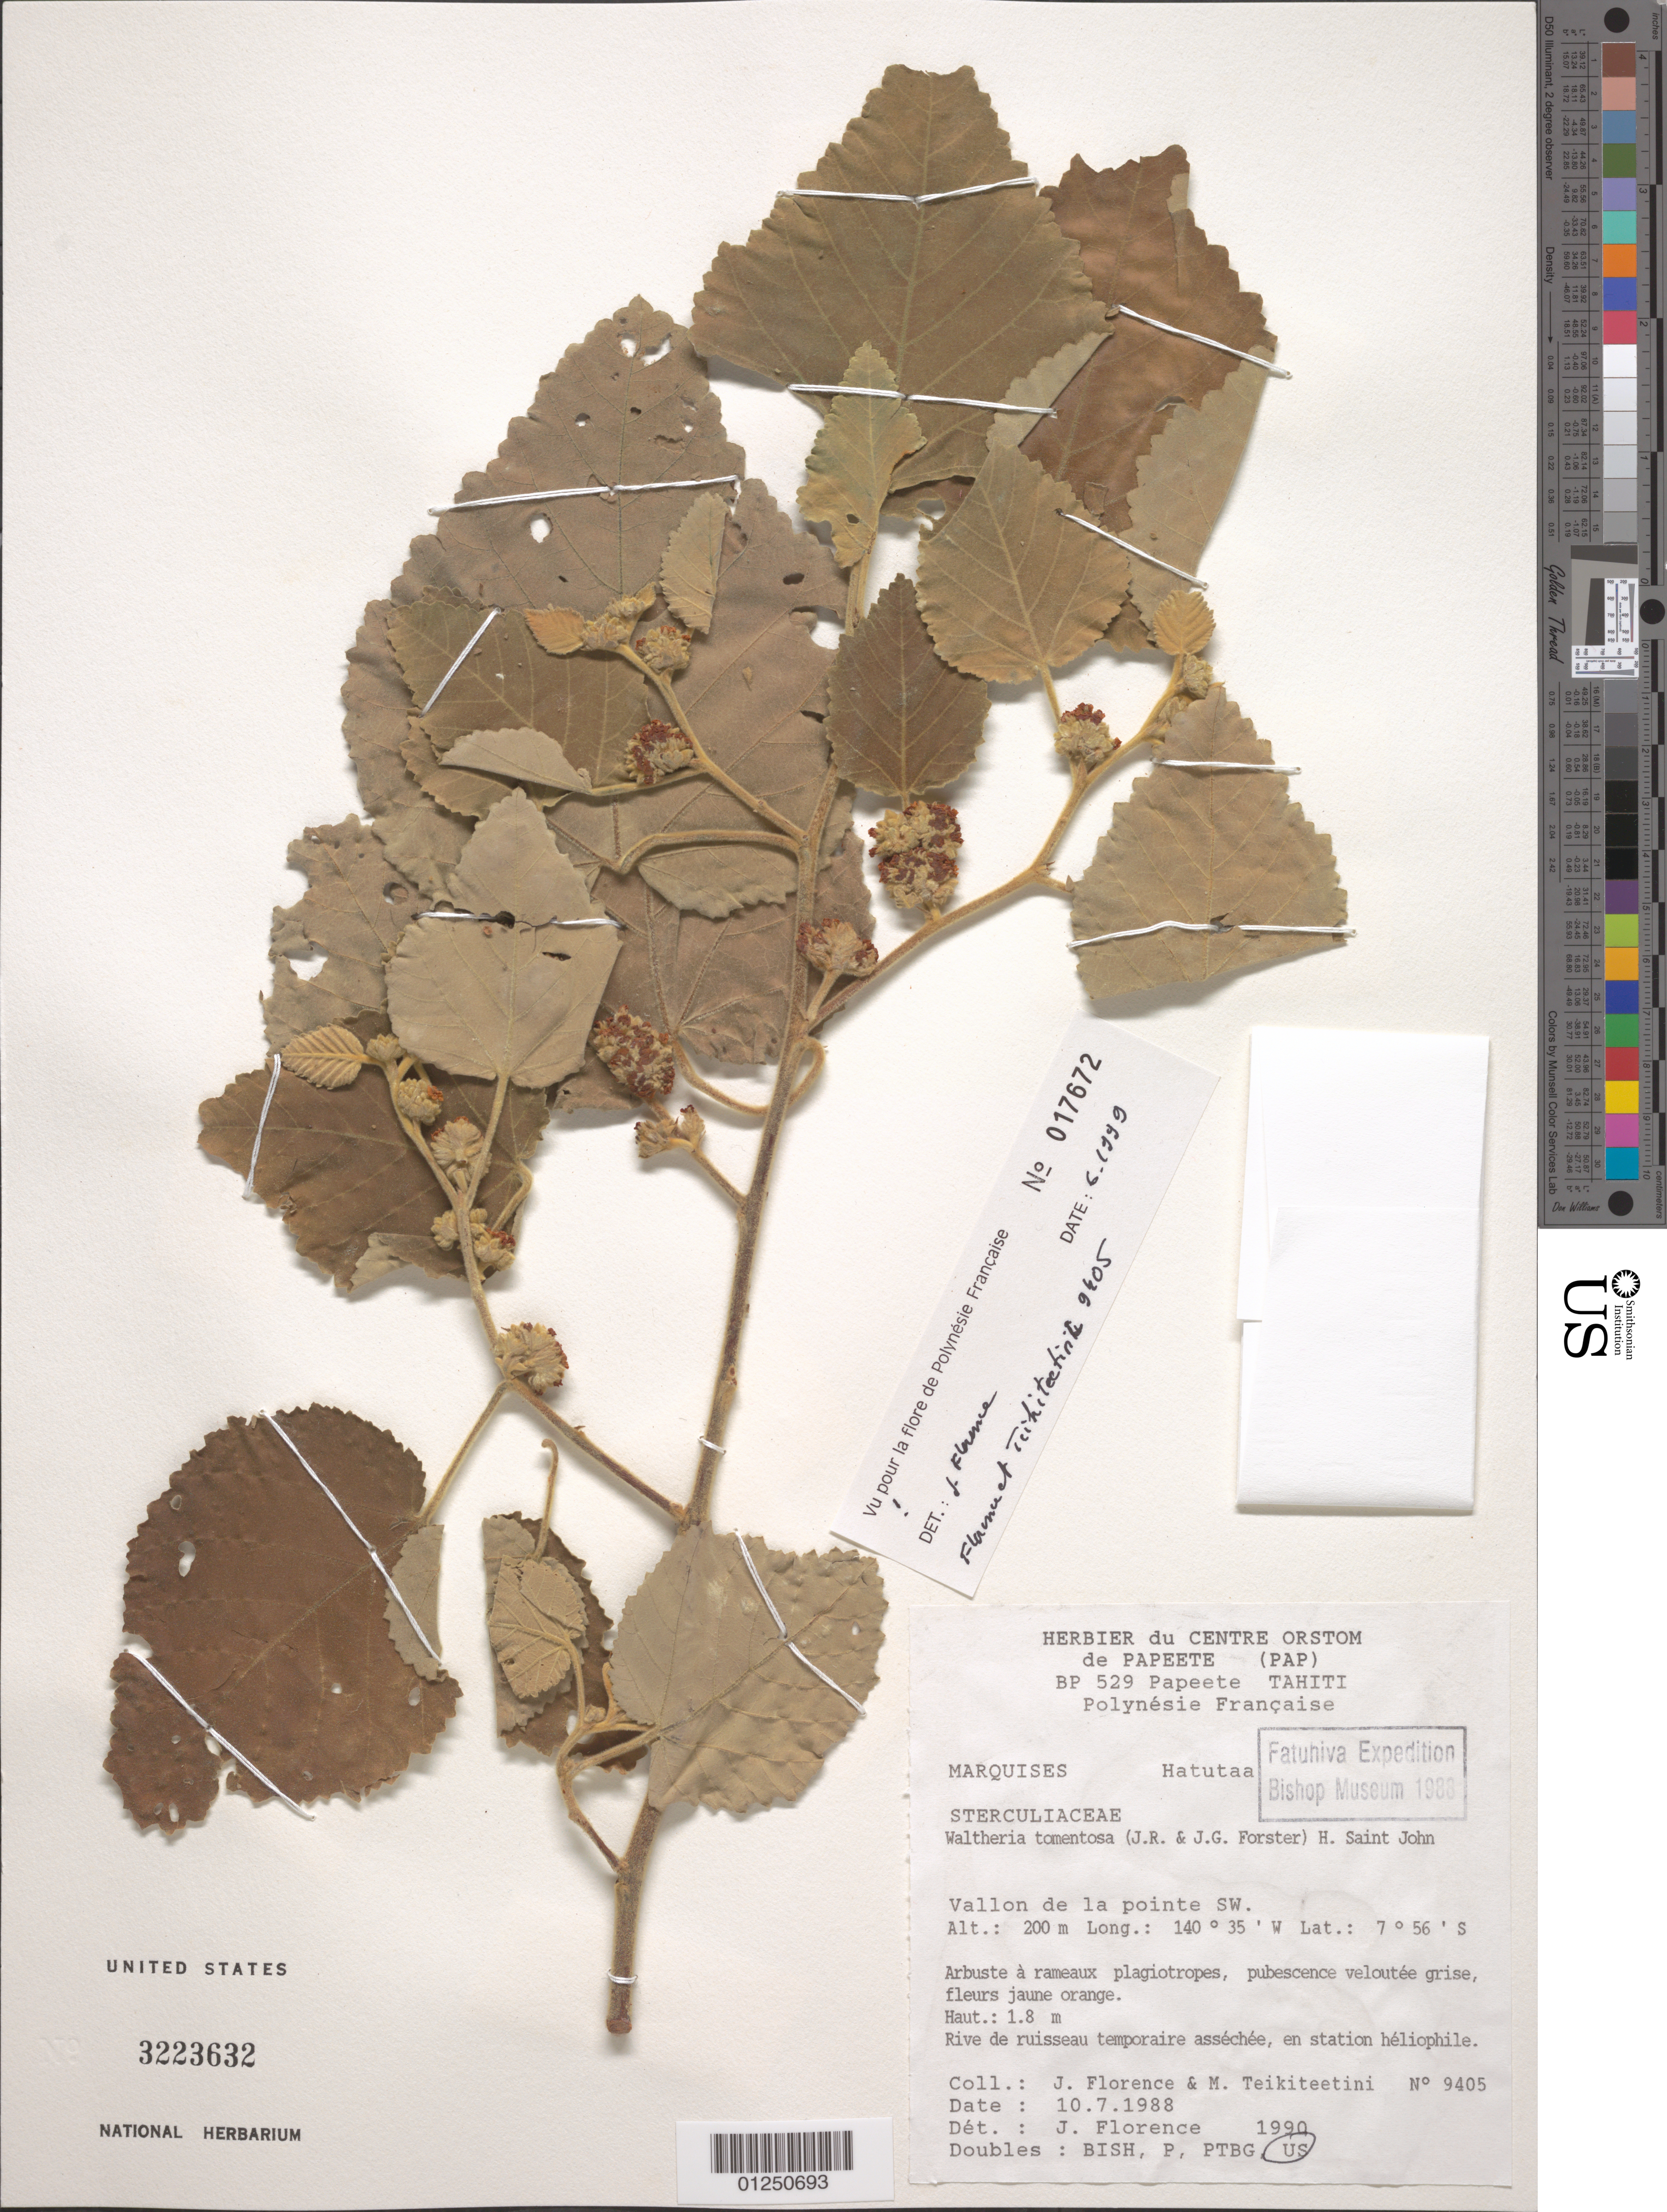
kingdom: Plantae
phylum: Tracheophyta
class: Magnoliopsida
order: Malvales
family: Malvaceae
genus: Waltheria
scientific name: Waltheria tomentosa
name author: (J.R. Forst. & G. Forst.) H. St. John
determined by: Florence, J.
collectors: J. Florence & M. Teikiteetini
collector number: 9405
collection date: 1988-07-10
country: French Polynesia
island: Hatutaa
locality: Vallon de la pointe SW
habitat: Rive de ruisseau temporaire asséchée, en station héliophile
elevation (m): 200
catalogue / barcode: US 3223632